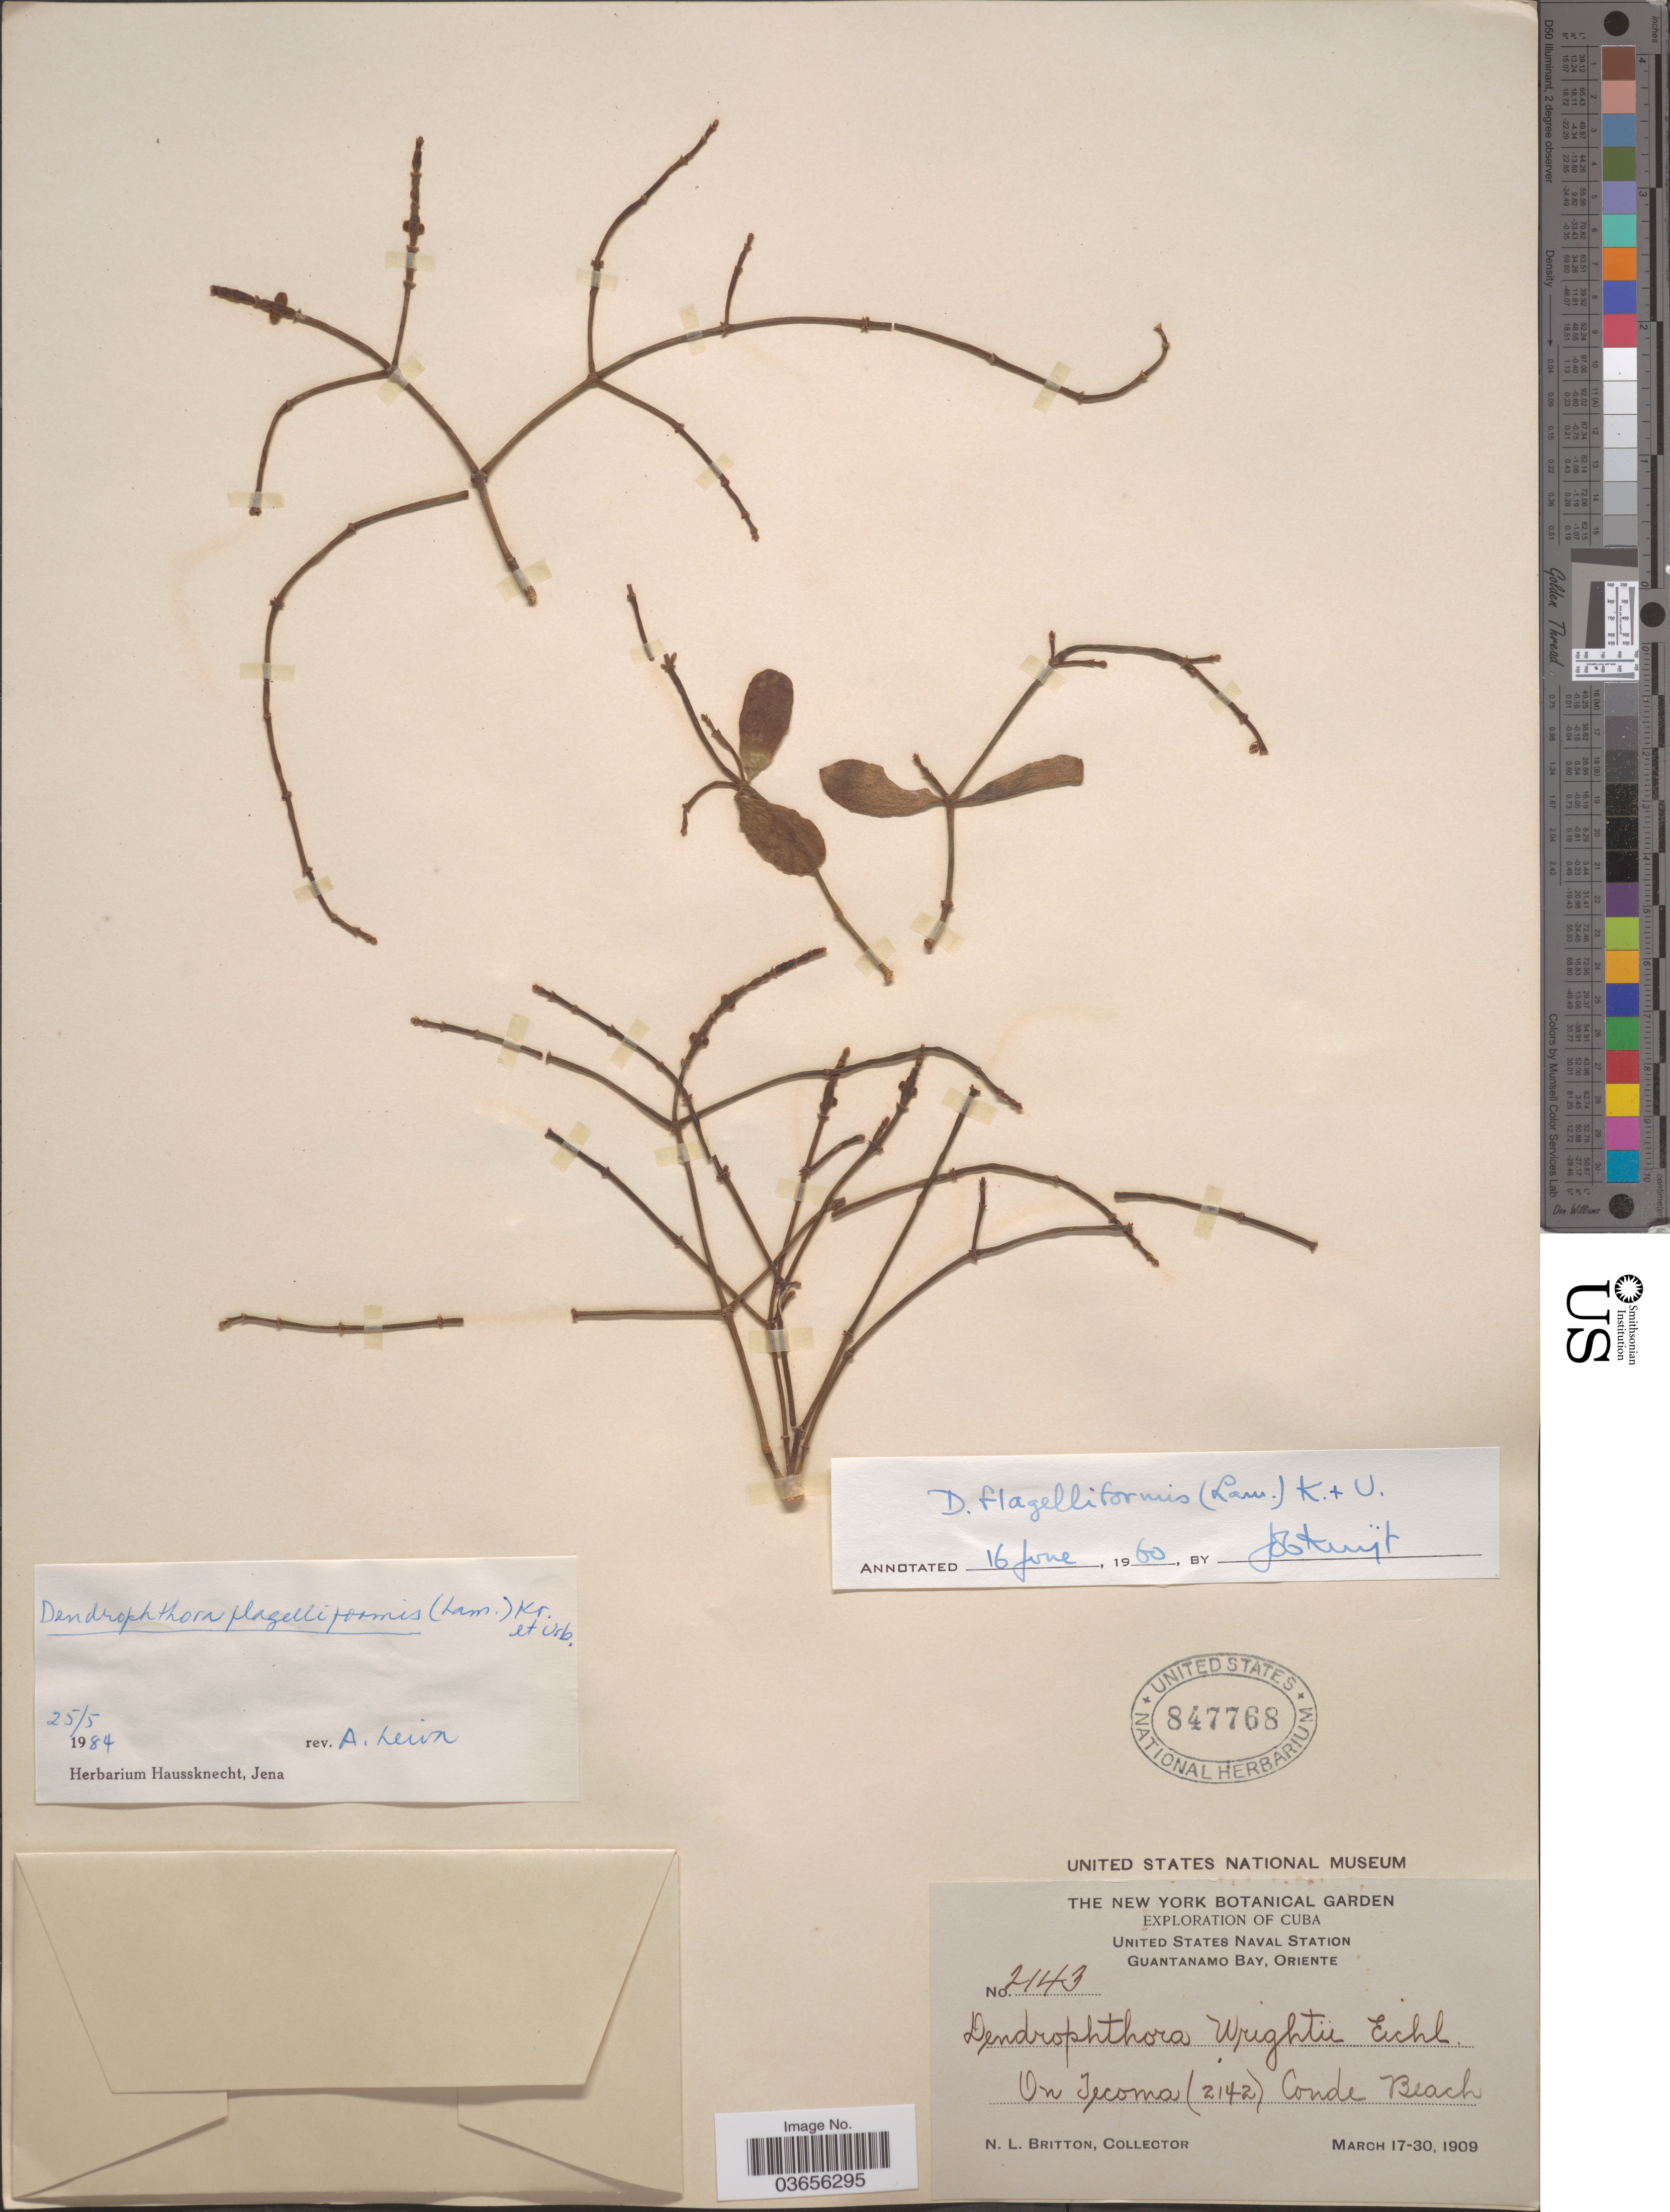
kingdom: Plantae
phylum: Tracheophyta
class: Magnoliopsida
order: Santalales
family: Viscaceae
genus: Dendrophthora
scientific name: Dendrophthora flagelliformis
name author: (Lam.) Krug & Urb.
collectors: N. Britton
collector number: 2143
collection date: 1909-03-17/1909-03-30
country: Cuba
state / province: Oriente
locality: Guantanamo Bay. On Tecoma (2142) Conde Beach.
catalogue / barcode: US 847768